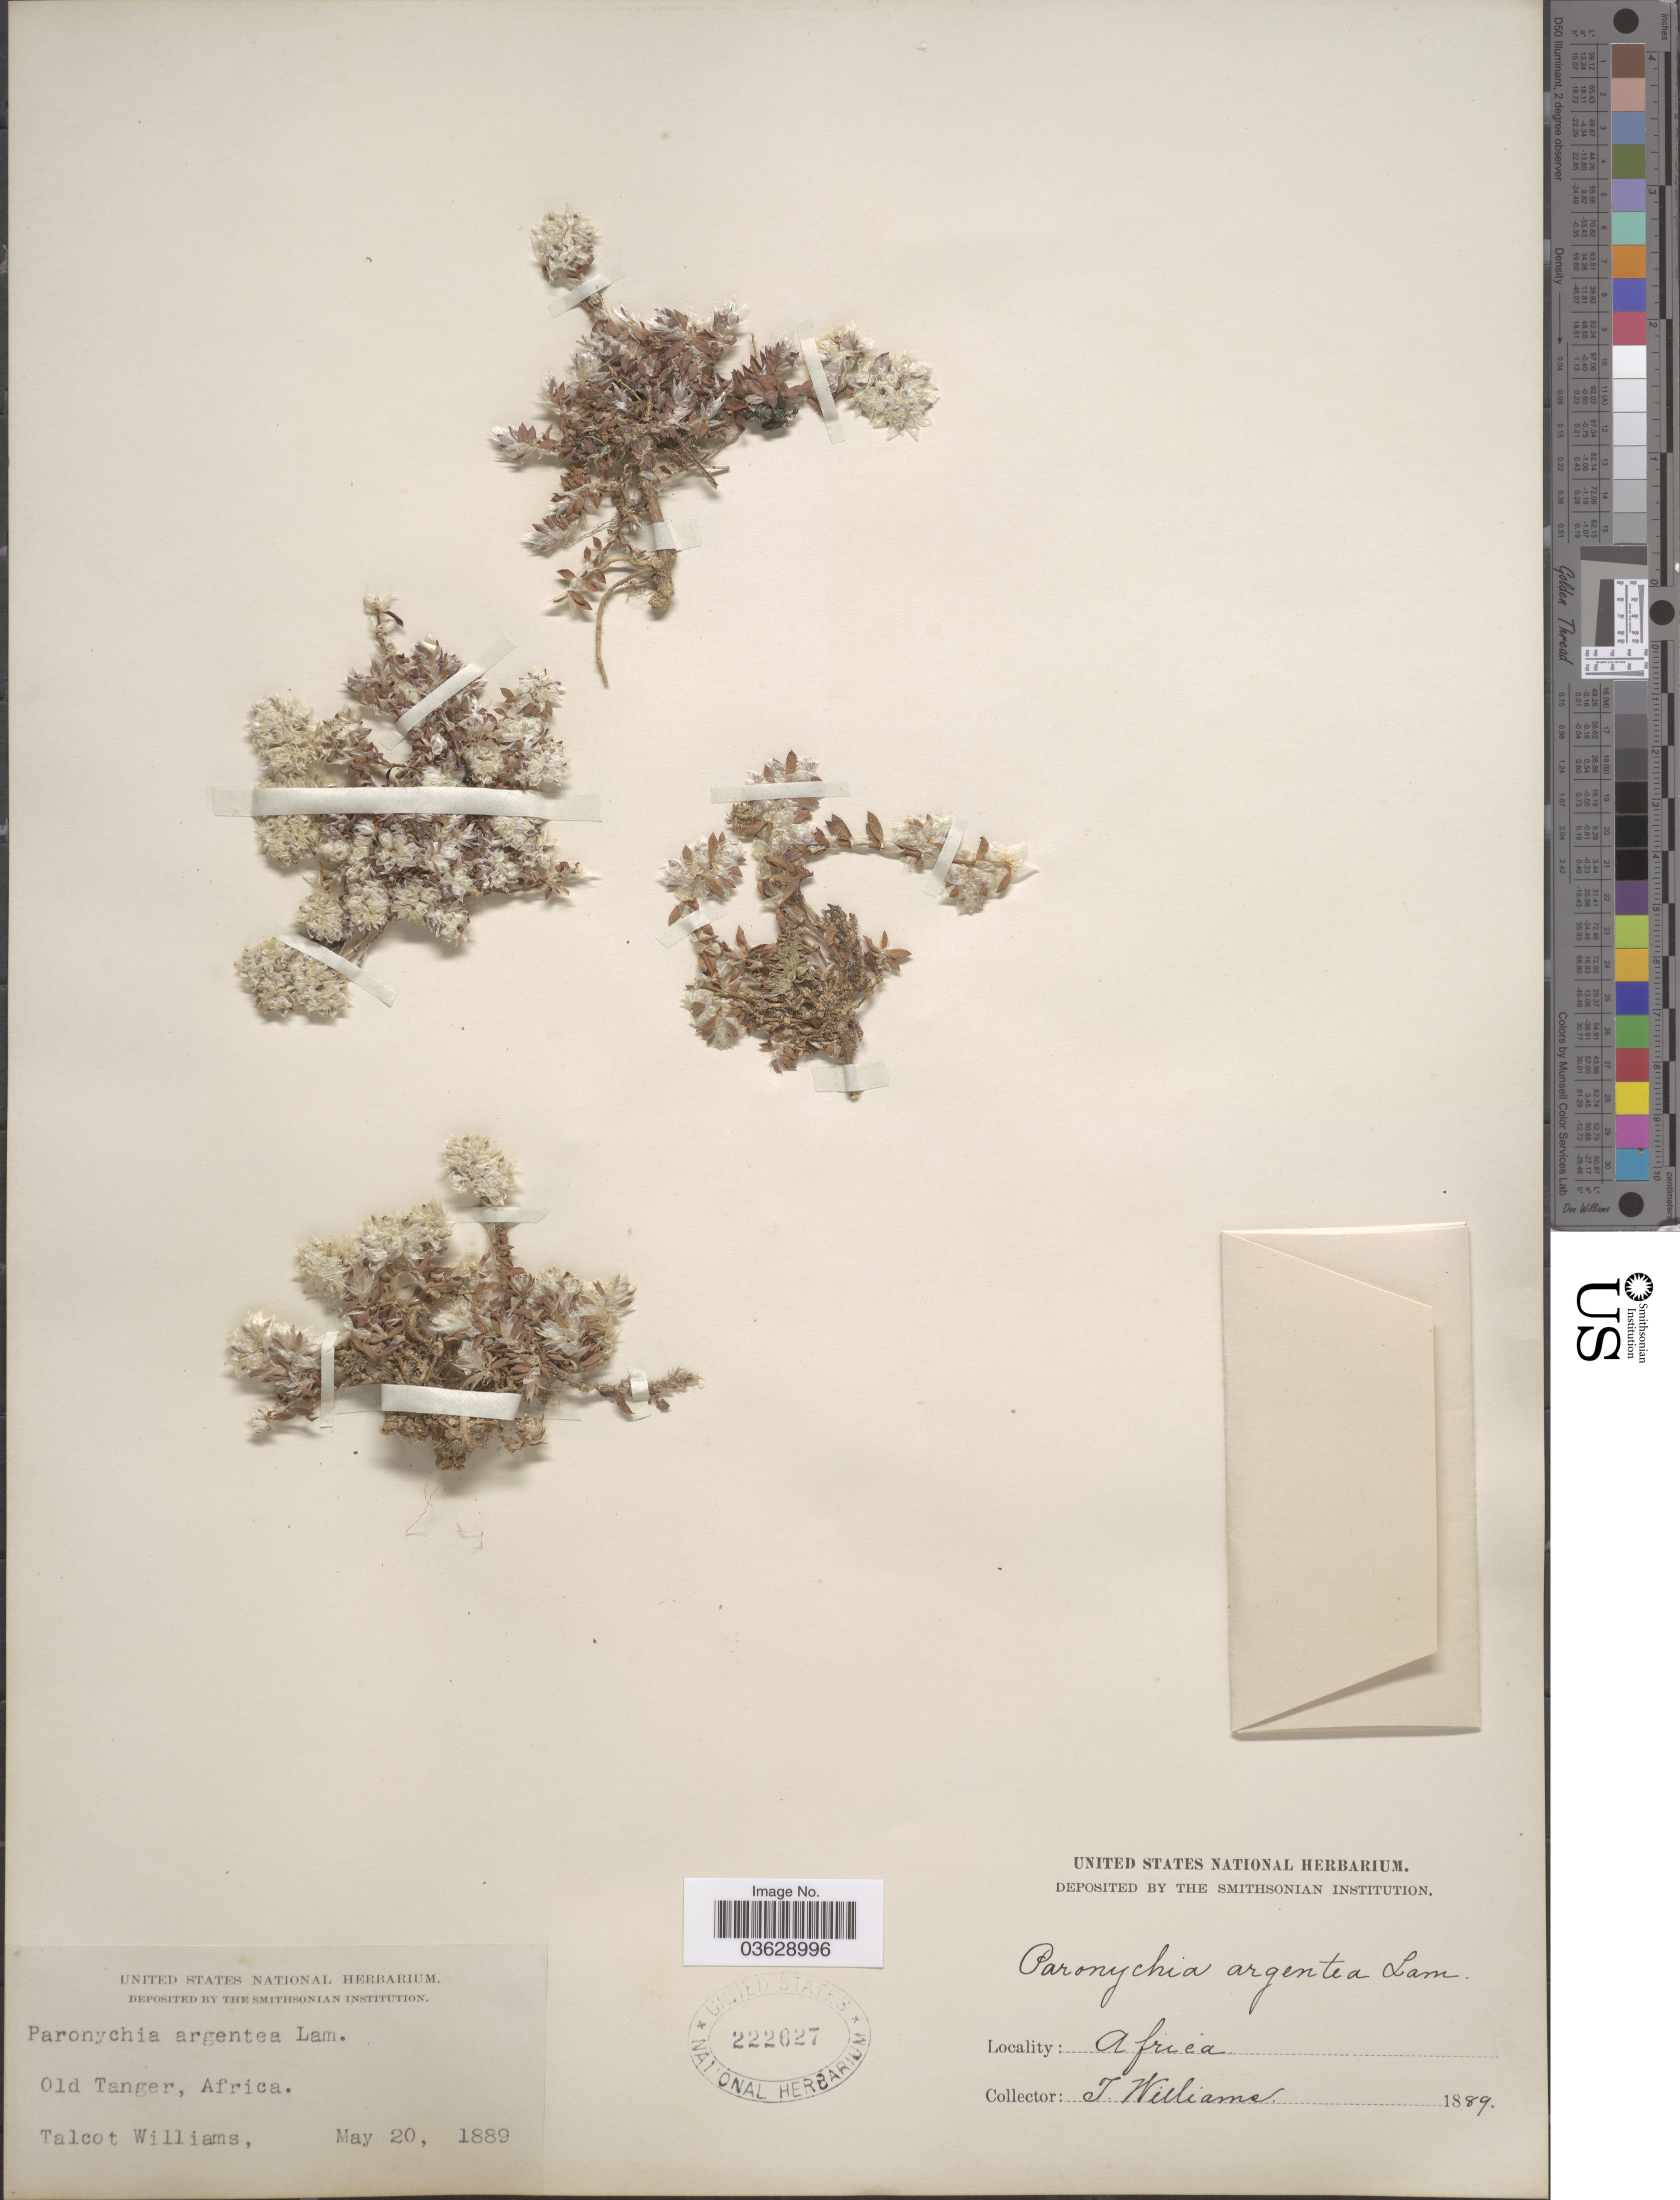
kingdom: Plantae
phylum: Tracheophyta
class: Magnoliopsida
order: Caryophyllales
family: Caryophyllaceae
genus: Paronychia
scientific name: Paronychia argentea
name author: Lam.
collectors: T. Williams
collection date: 1889-05-20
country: Morocco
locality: Old Tanger, Africa.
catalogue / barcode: US 222627